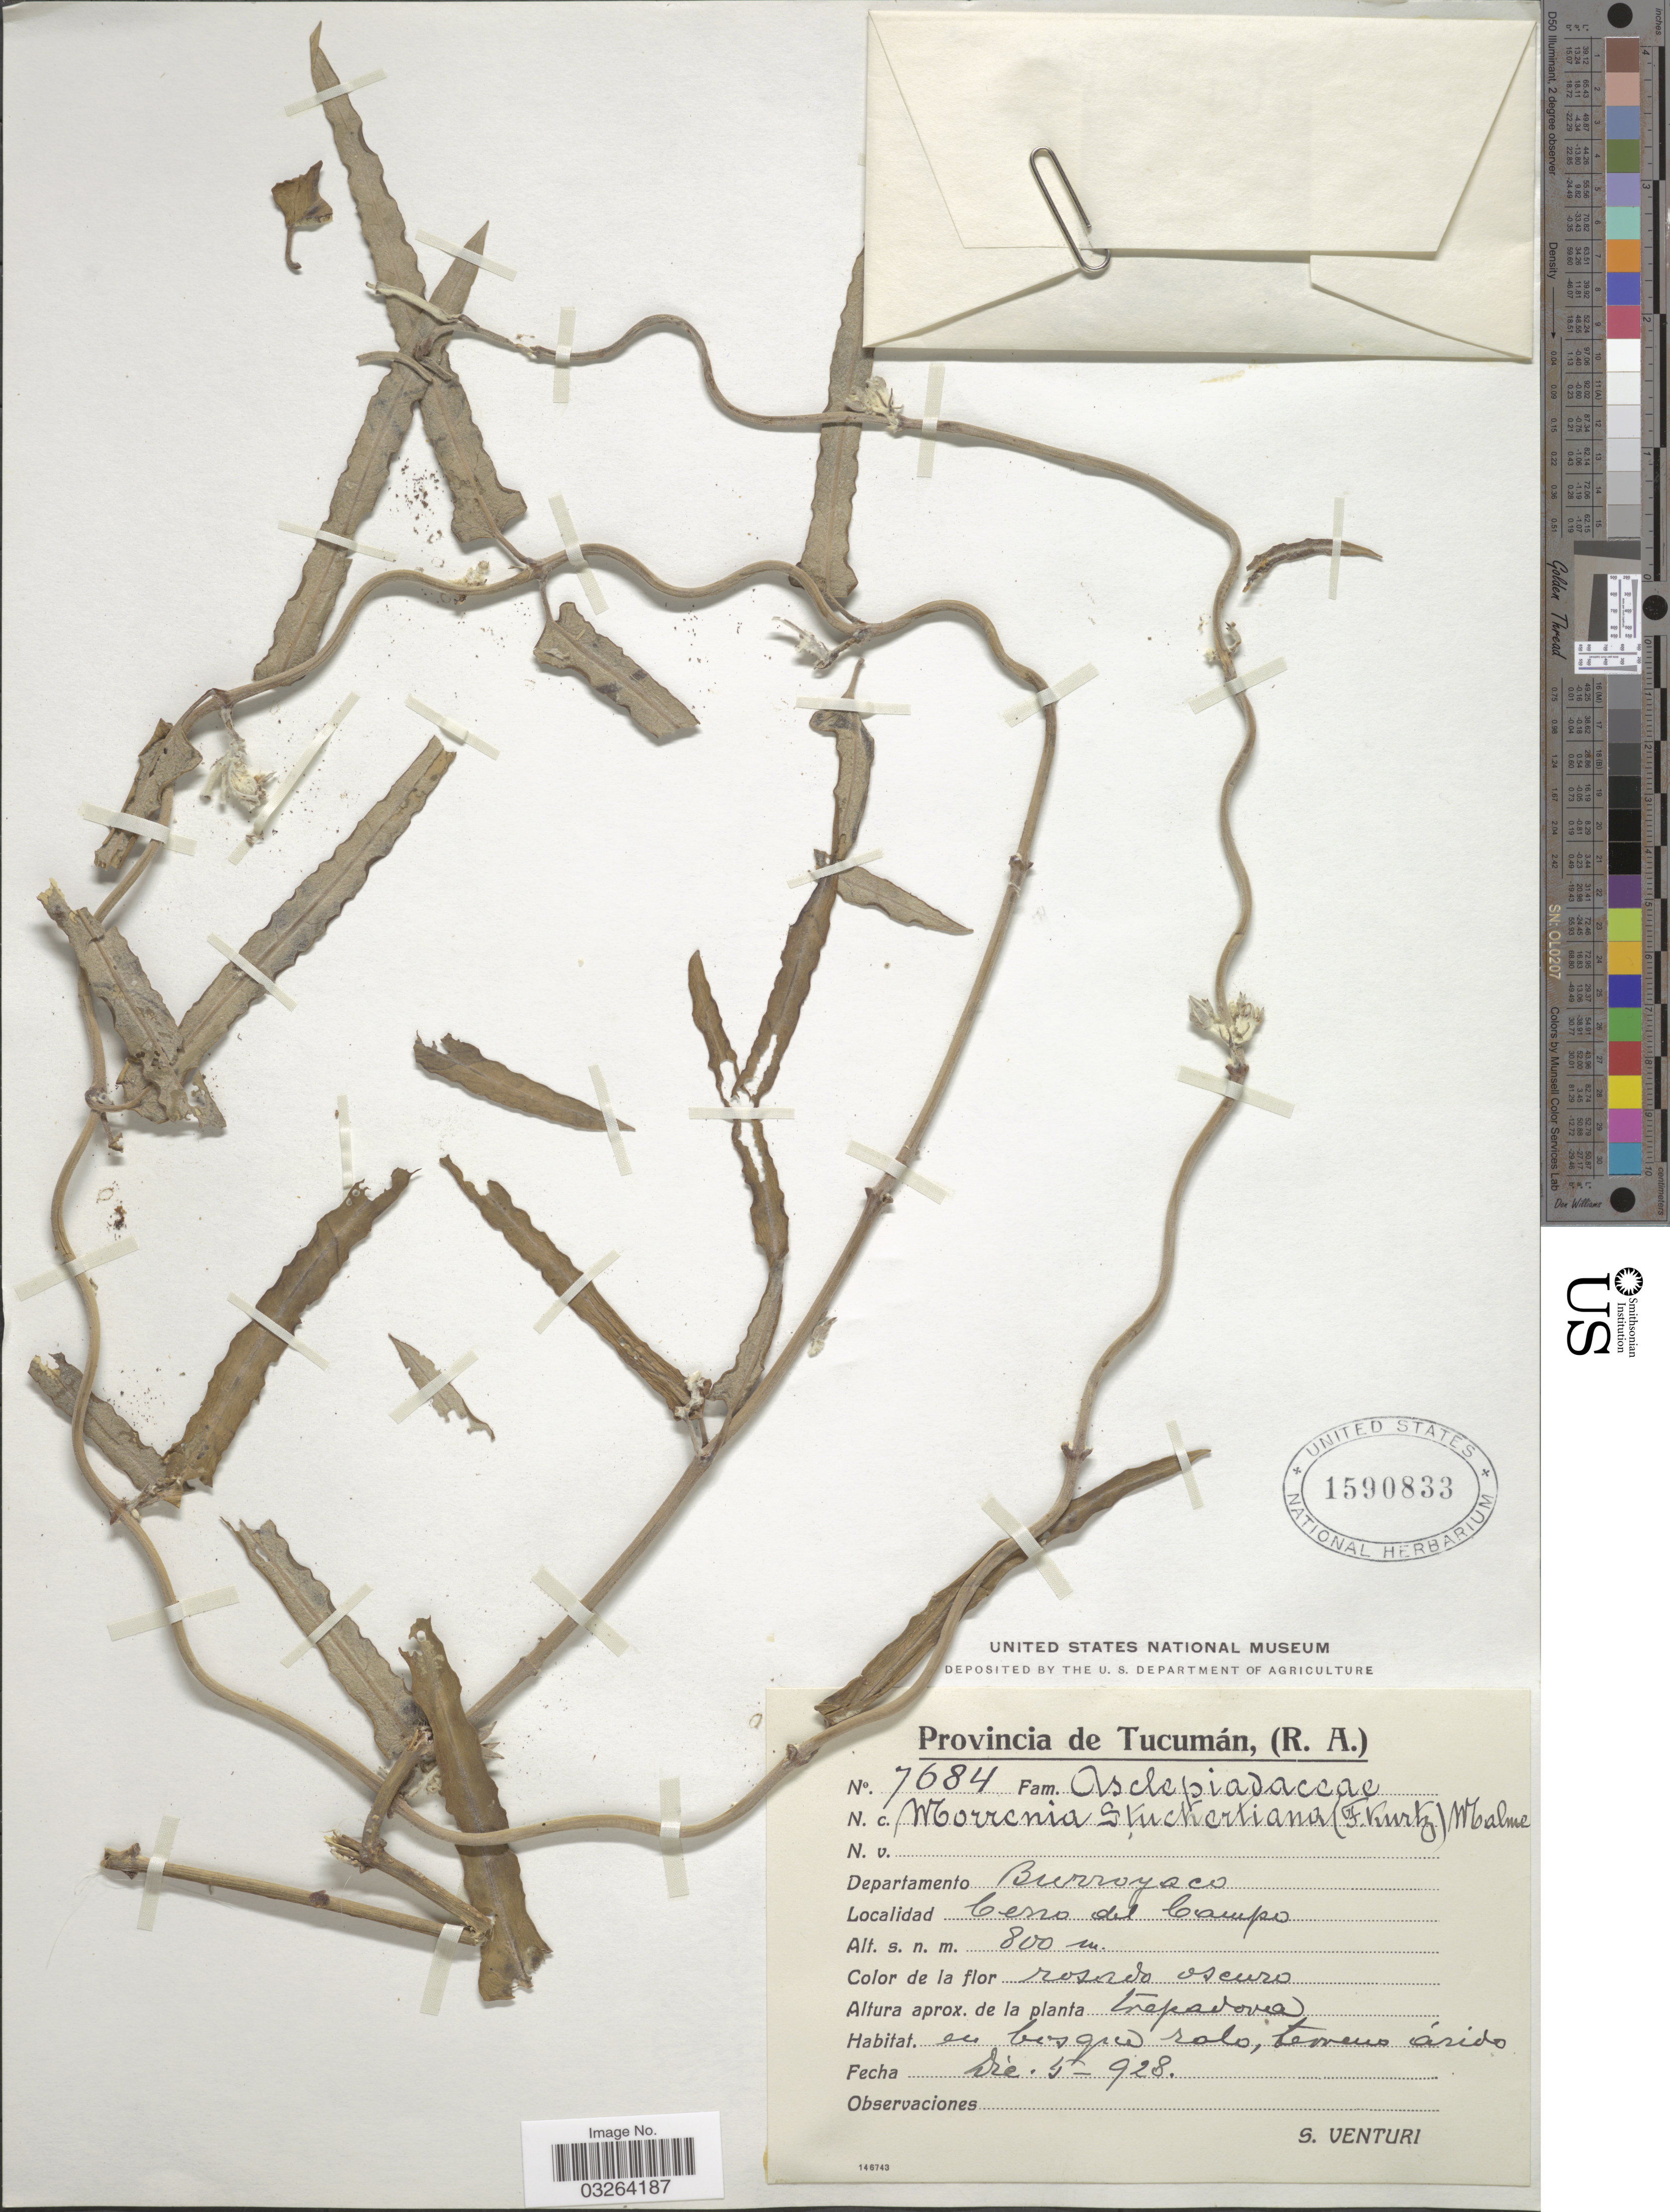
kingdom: Plantae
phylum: Tracheophyta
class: Magnoliopsida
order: Gentianales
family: Apocynaceae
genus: Morrenia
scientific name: Morrenia stuckertiana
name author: (Kurtz ex Heger) Malme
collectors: S. Venturi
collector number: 7684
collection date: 1928-12-05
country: Argentina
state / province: Tucuman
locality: Provincia de Tucumán, (R. A.). Departamento Burroyaco. Cerro del Campo.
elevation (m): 800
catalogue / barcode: US 1590833